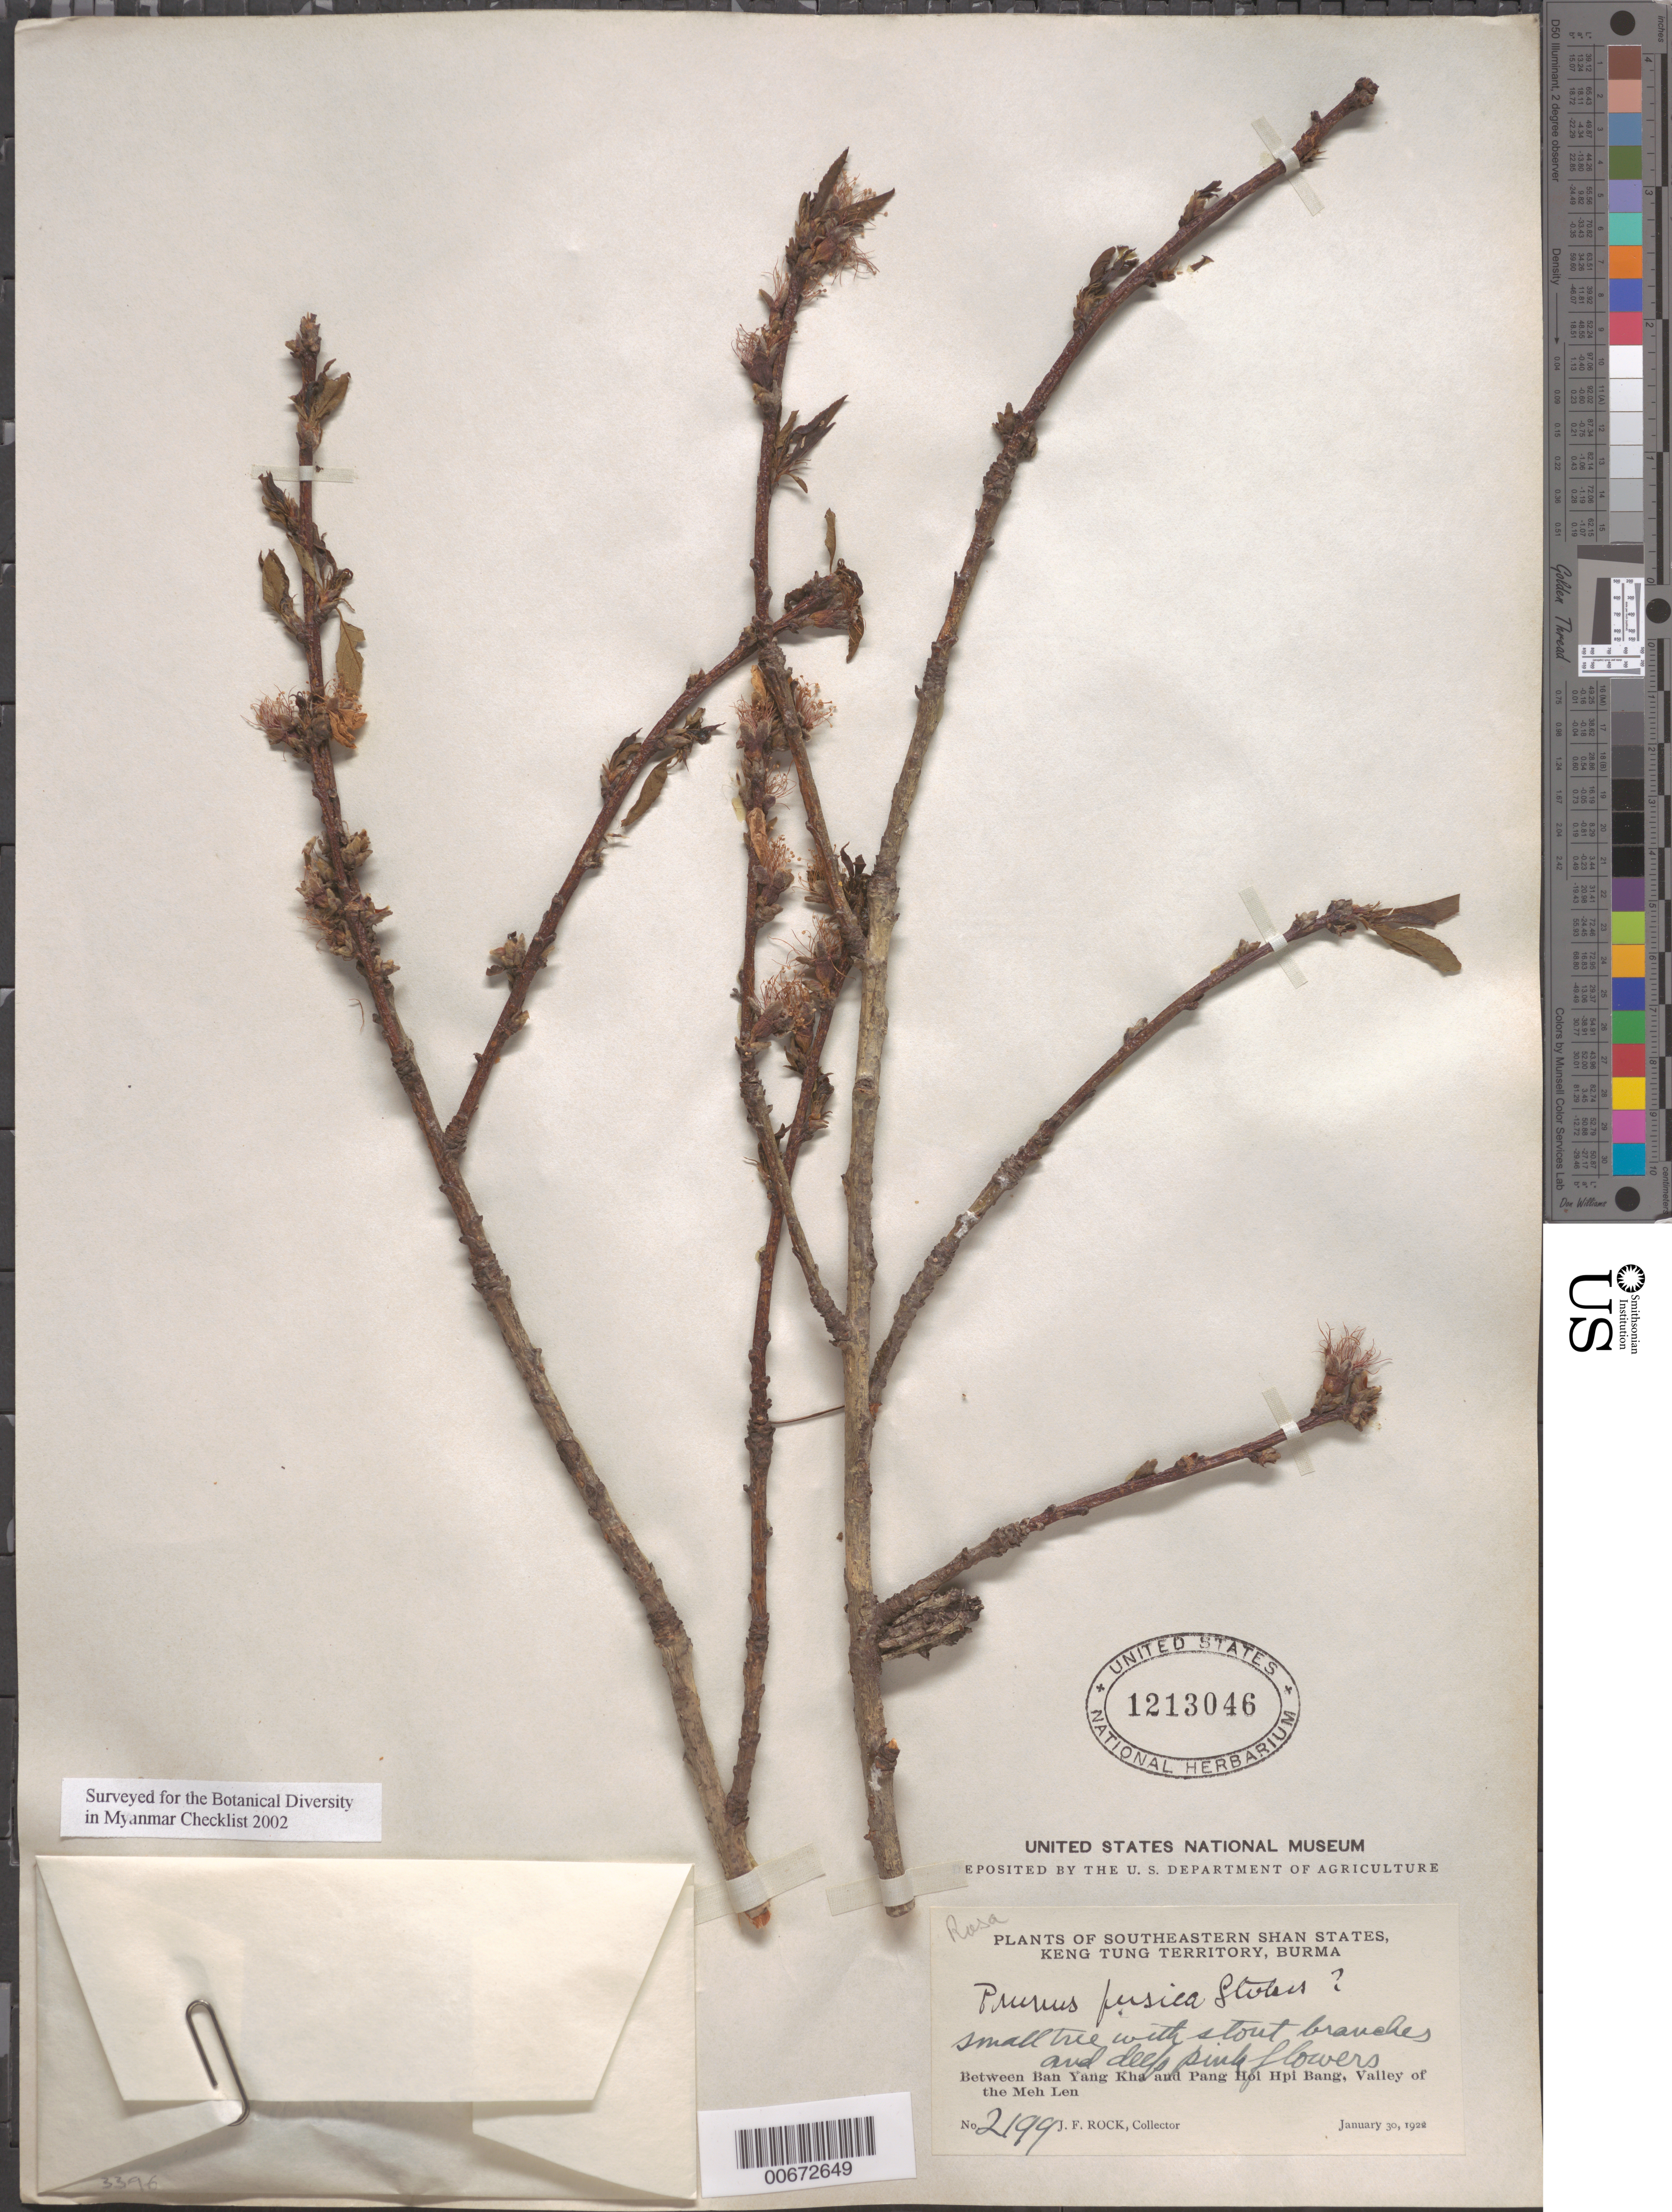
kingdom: Plantae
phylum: Tracheophyta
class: Magnoliopsida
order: Rosales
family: Rosaceae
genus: Prunus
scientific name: Prunus persica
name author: (L.) Batsch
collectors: J. F. Rock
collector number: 2199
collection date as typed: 30 Jan 1922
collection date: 1922-01-30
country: Myanmar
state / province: Shan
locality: Keng Tung Territory, between Ban Yang Kha and Pang Hoi Hpi Bang, valley of the Meh Len.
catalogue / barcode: US 1213046